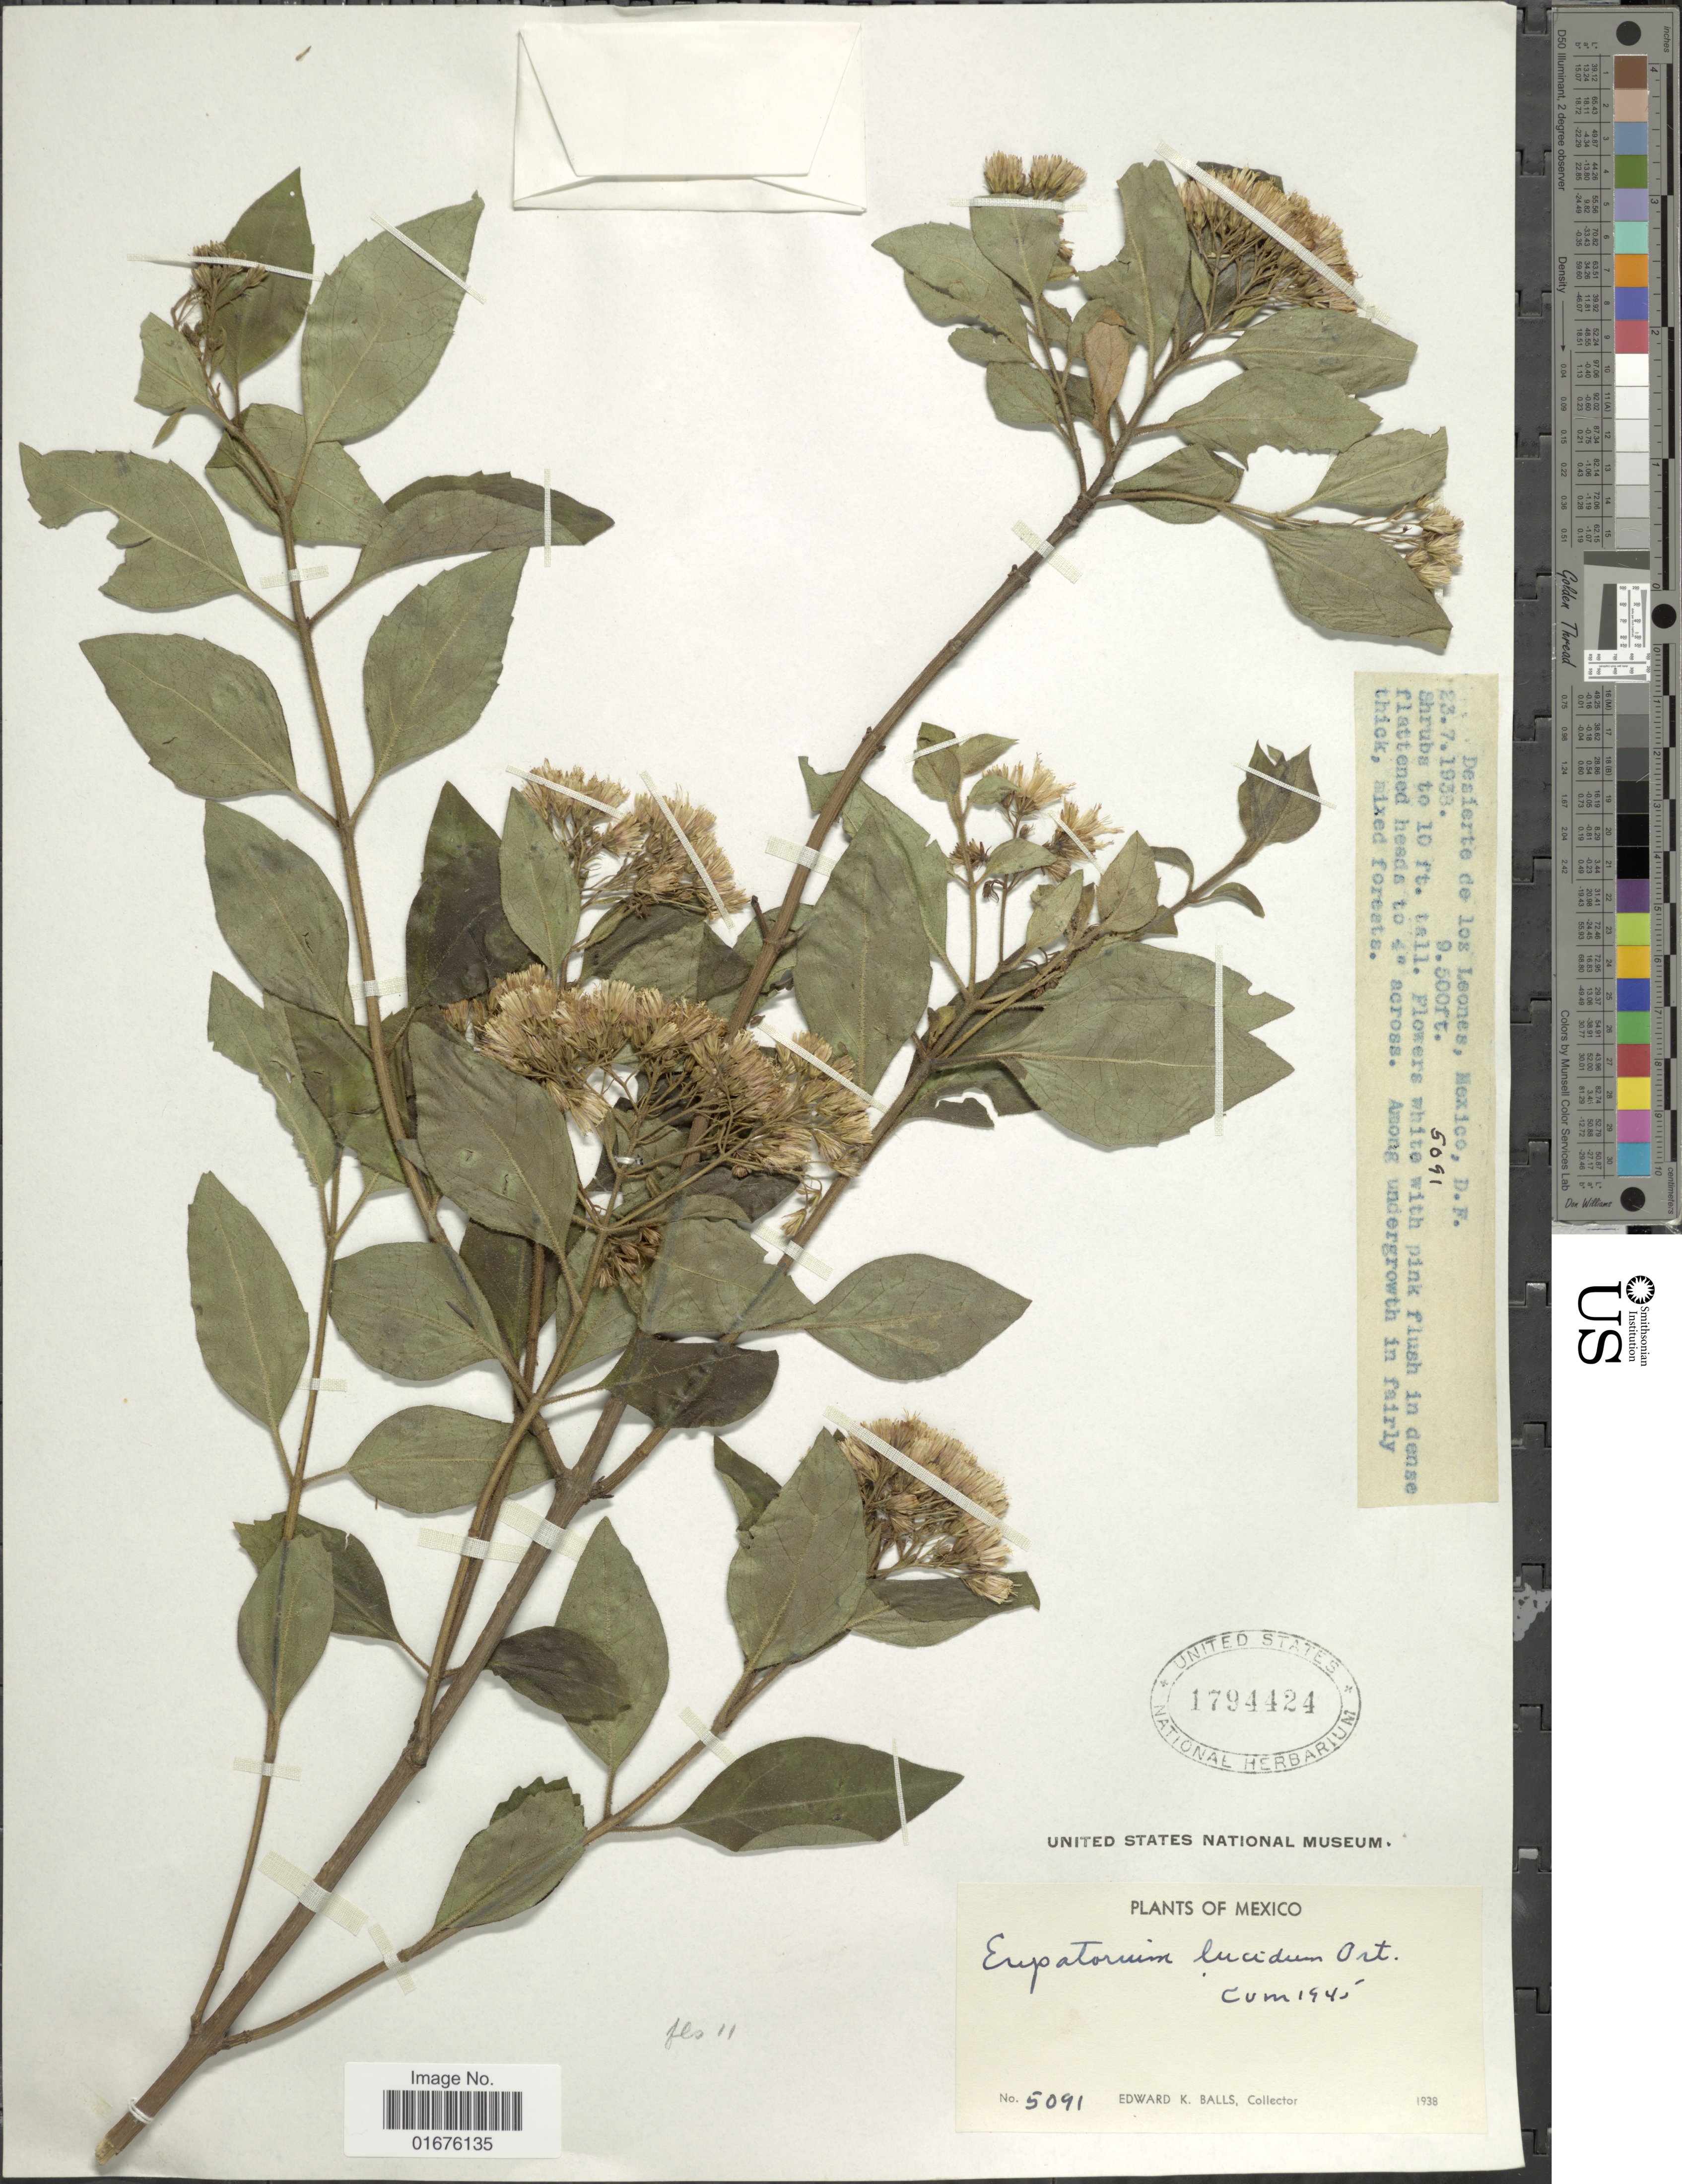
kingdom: Plantae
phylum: Tracheophyta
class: Magnoliopsida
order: Asterales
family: Asteraceae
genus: Ageratina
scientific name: Ageratina lucida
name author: (Ortega) R.M. King & H. Rob.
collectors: E. K. Balls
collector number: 5091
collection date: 1938-07-23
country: Mexico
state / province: Distrito Federal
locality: Deiserte de los Leones, among undergrowth in fairly thick, mixed forests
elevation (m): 2896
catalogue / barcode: US 1794424